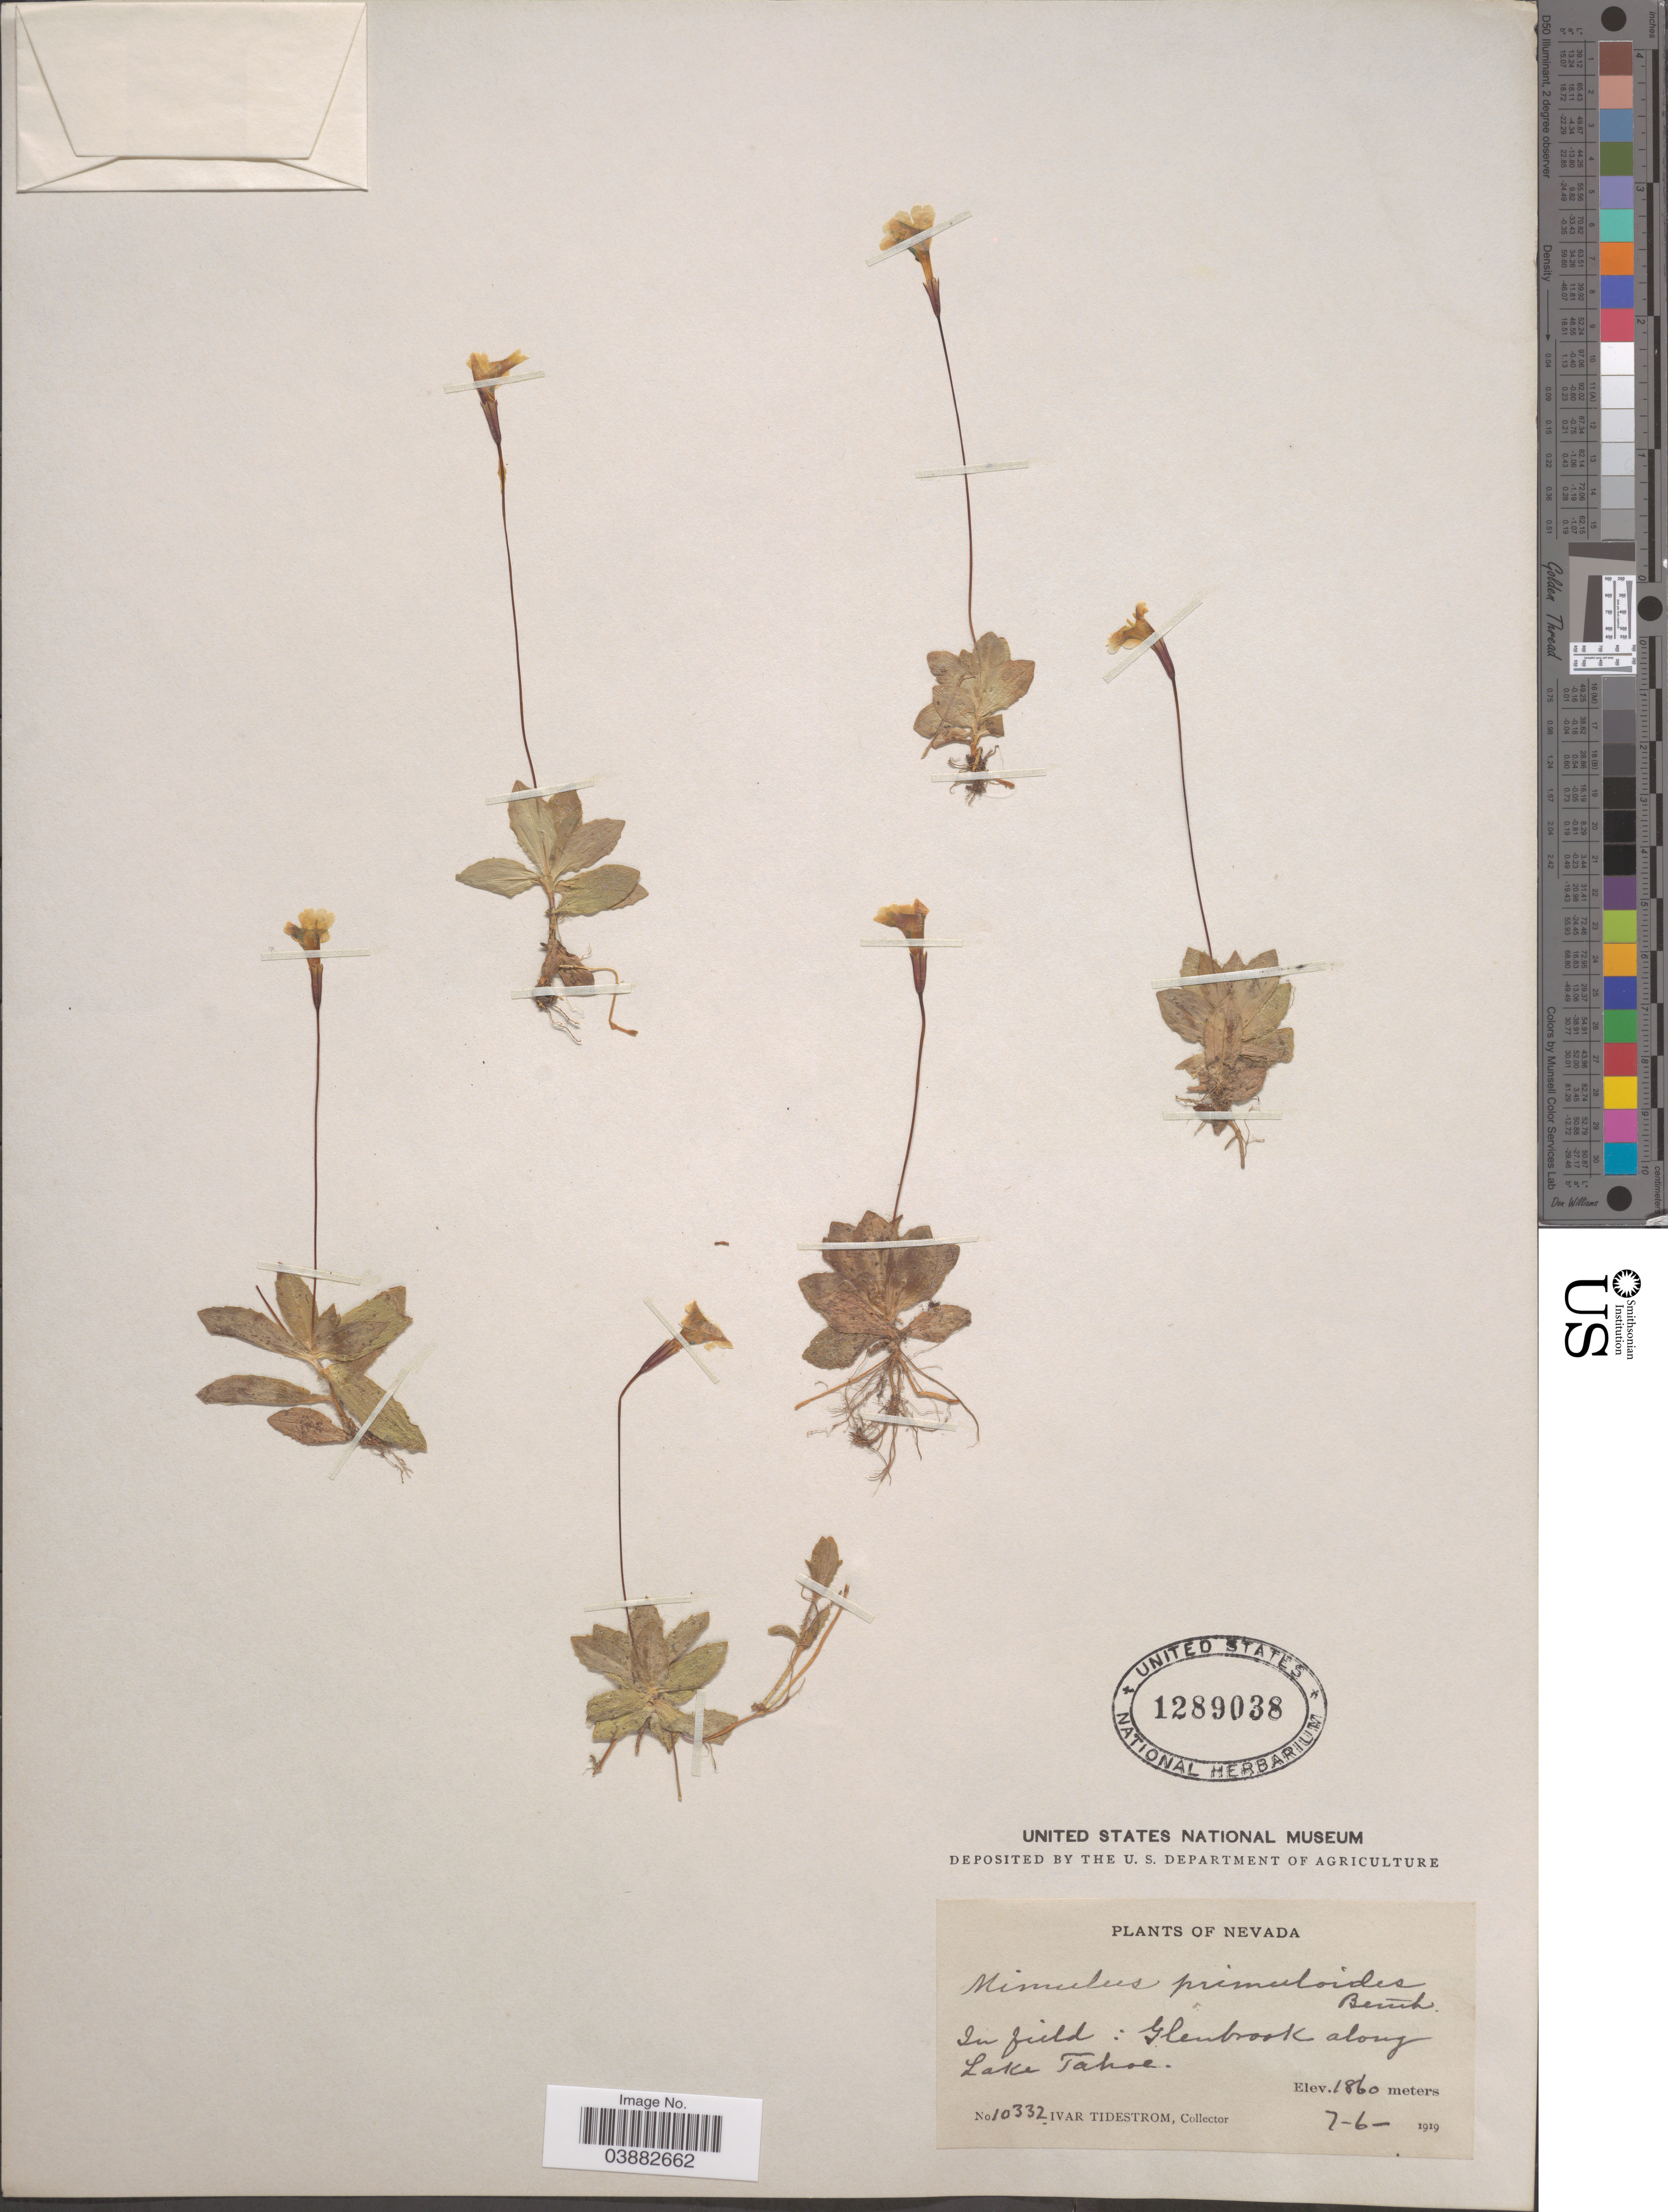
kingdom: Plantae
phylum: Tracheophyta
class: Magnoliopsida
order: Lamiales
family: Phrymaceae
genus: Mimulus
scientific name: Mimulus primuloides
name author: Benth.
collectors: I. F. Tidestrom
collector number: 10332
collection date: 1919-07-06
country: United States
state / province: Nevada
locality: In field: Glenbrook along Lake Tahoe.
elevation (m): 1860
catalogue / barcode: US 1289038